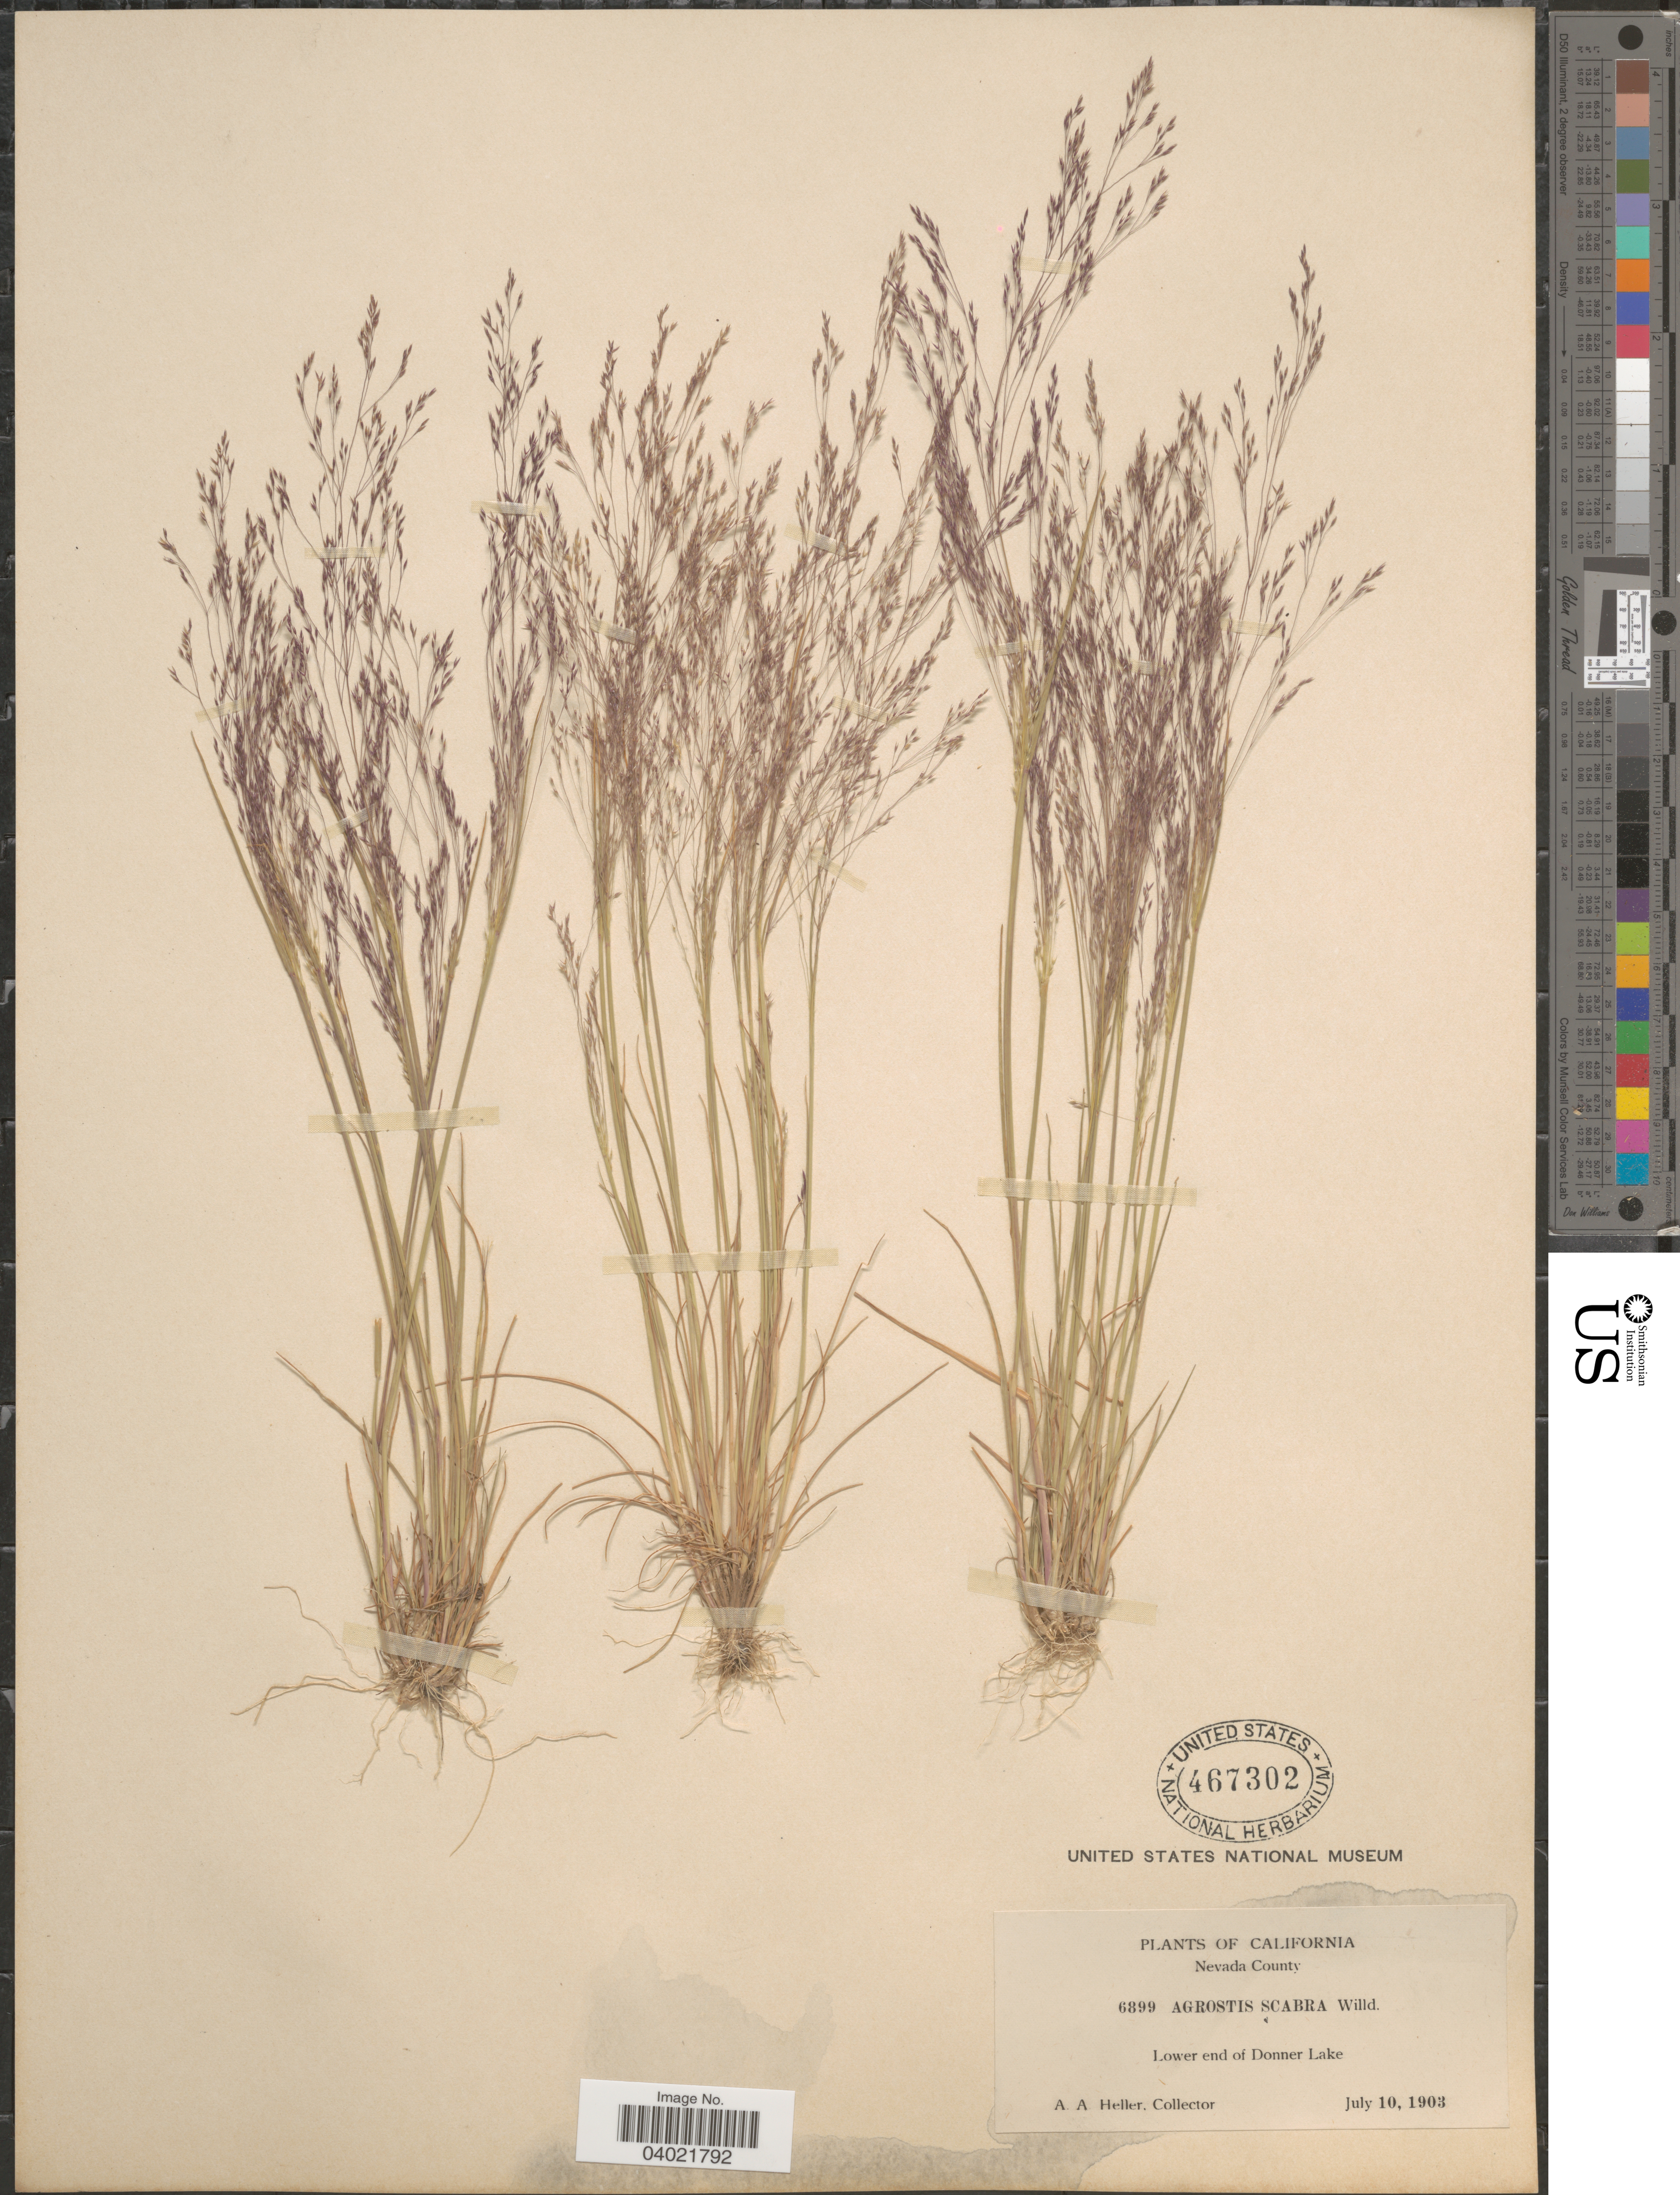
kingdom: Plantae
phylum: Tracheophyta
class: Liliopsida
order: Poales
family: Poaceae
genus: Agrostis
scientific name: Agrostis scabra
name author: Willd.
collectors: A. A. Heller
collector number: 6899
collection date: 1903-07-10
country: United States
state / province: California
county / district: Nevada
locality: Nevada County. Lower end of Donner Lake.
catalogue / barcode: US 467302